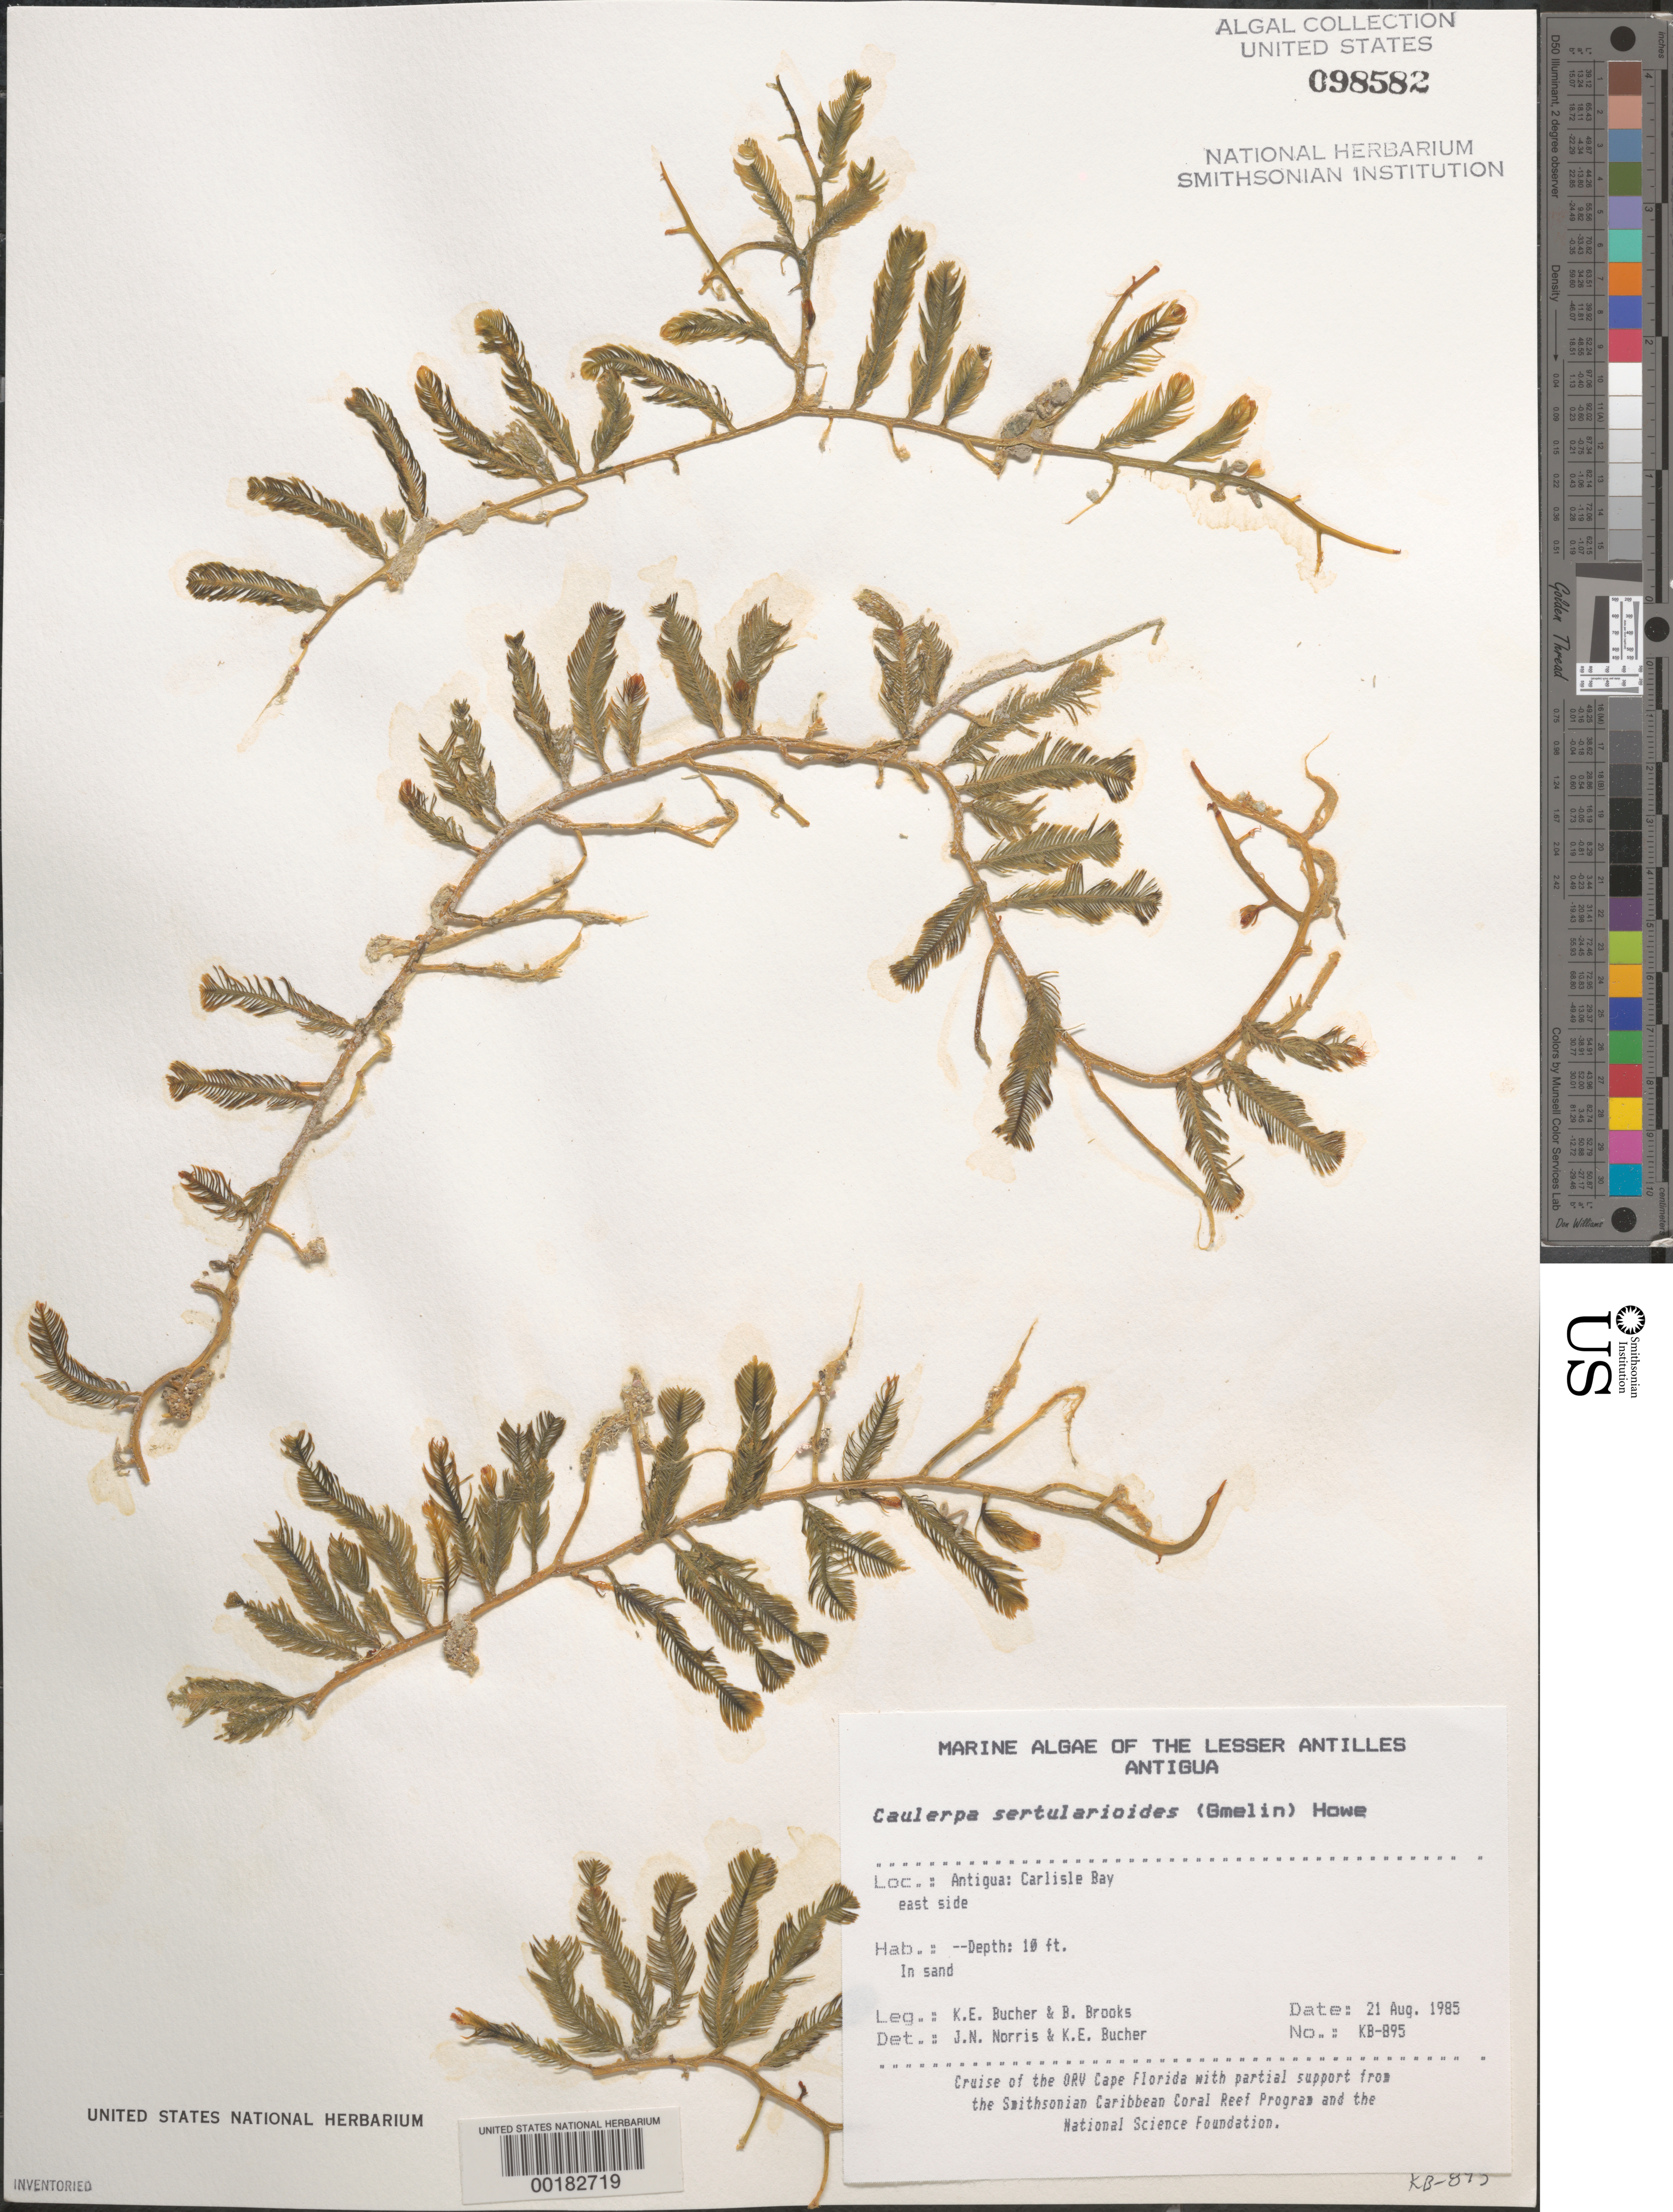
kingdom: Plantae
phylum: Chlorophyta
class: Ulvophyceae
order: Bryopsidales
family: Caulerpaceae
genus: Caulerpa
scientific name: Caulerpa sertularioides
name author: (S.G. Gmel.) M. Howe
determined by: Norris, J. N.; Bucher, K. E.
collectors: K. E. Bucher & B. Brooks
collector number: KB-895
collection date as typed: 21 Aug 1985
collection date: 1985-08-21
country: Antigua and Barbuda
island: Antigua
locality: Carlisle Bay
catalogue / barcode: US 98582